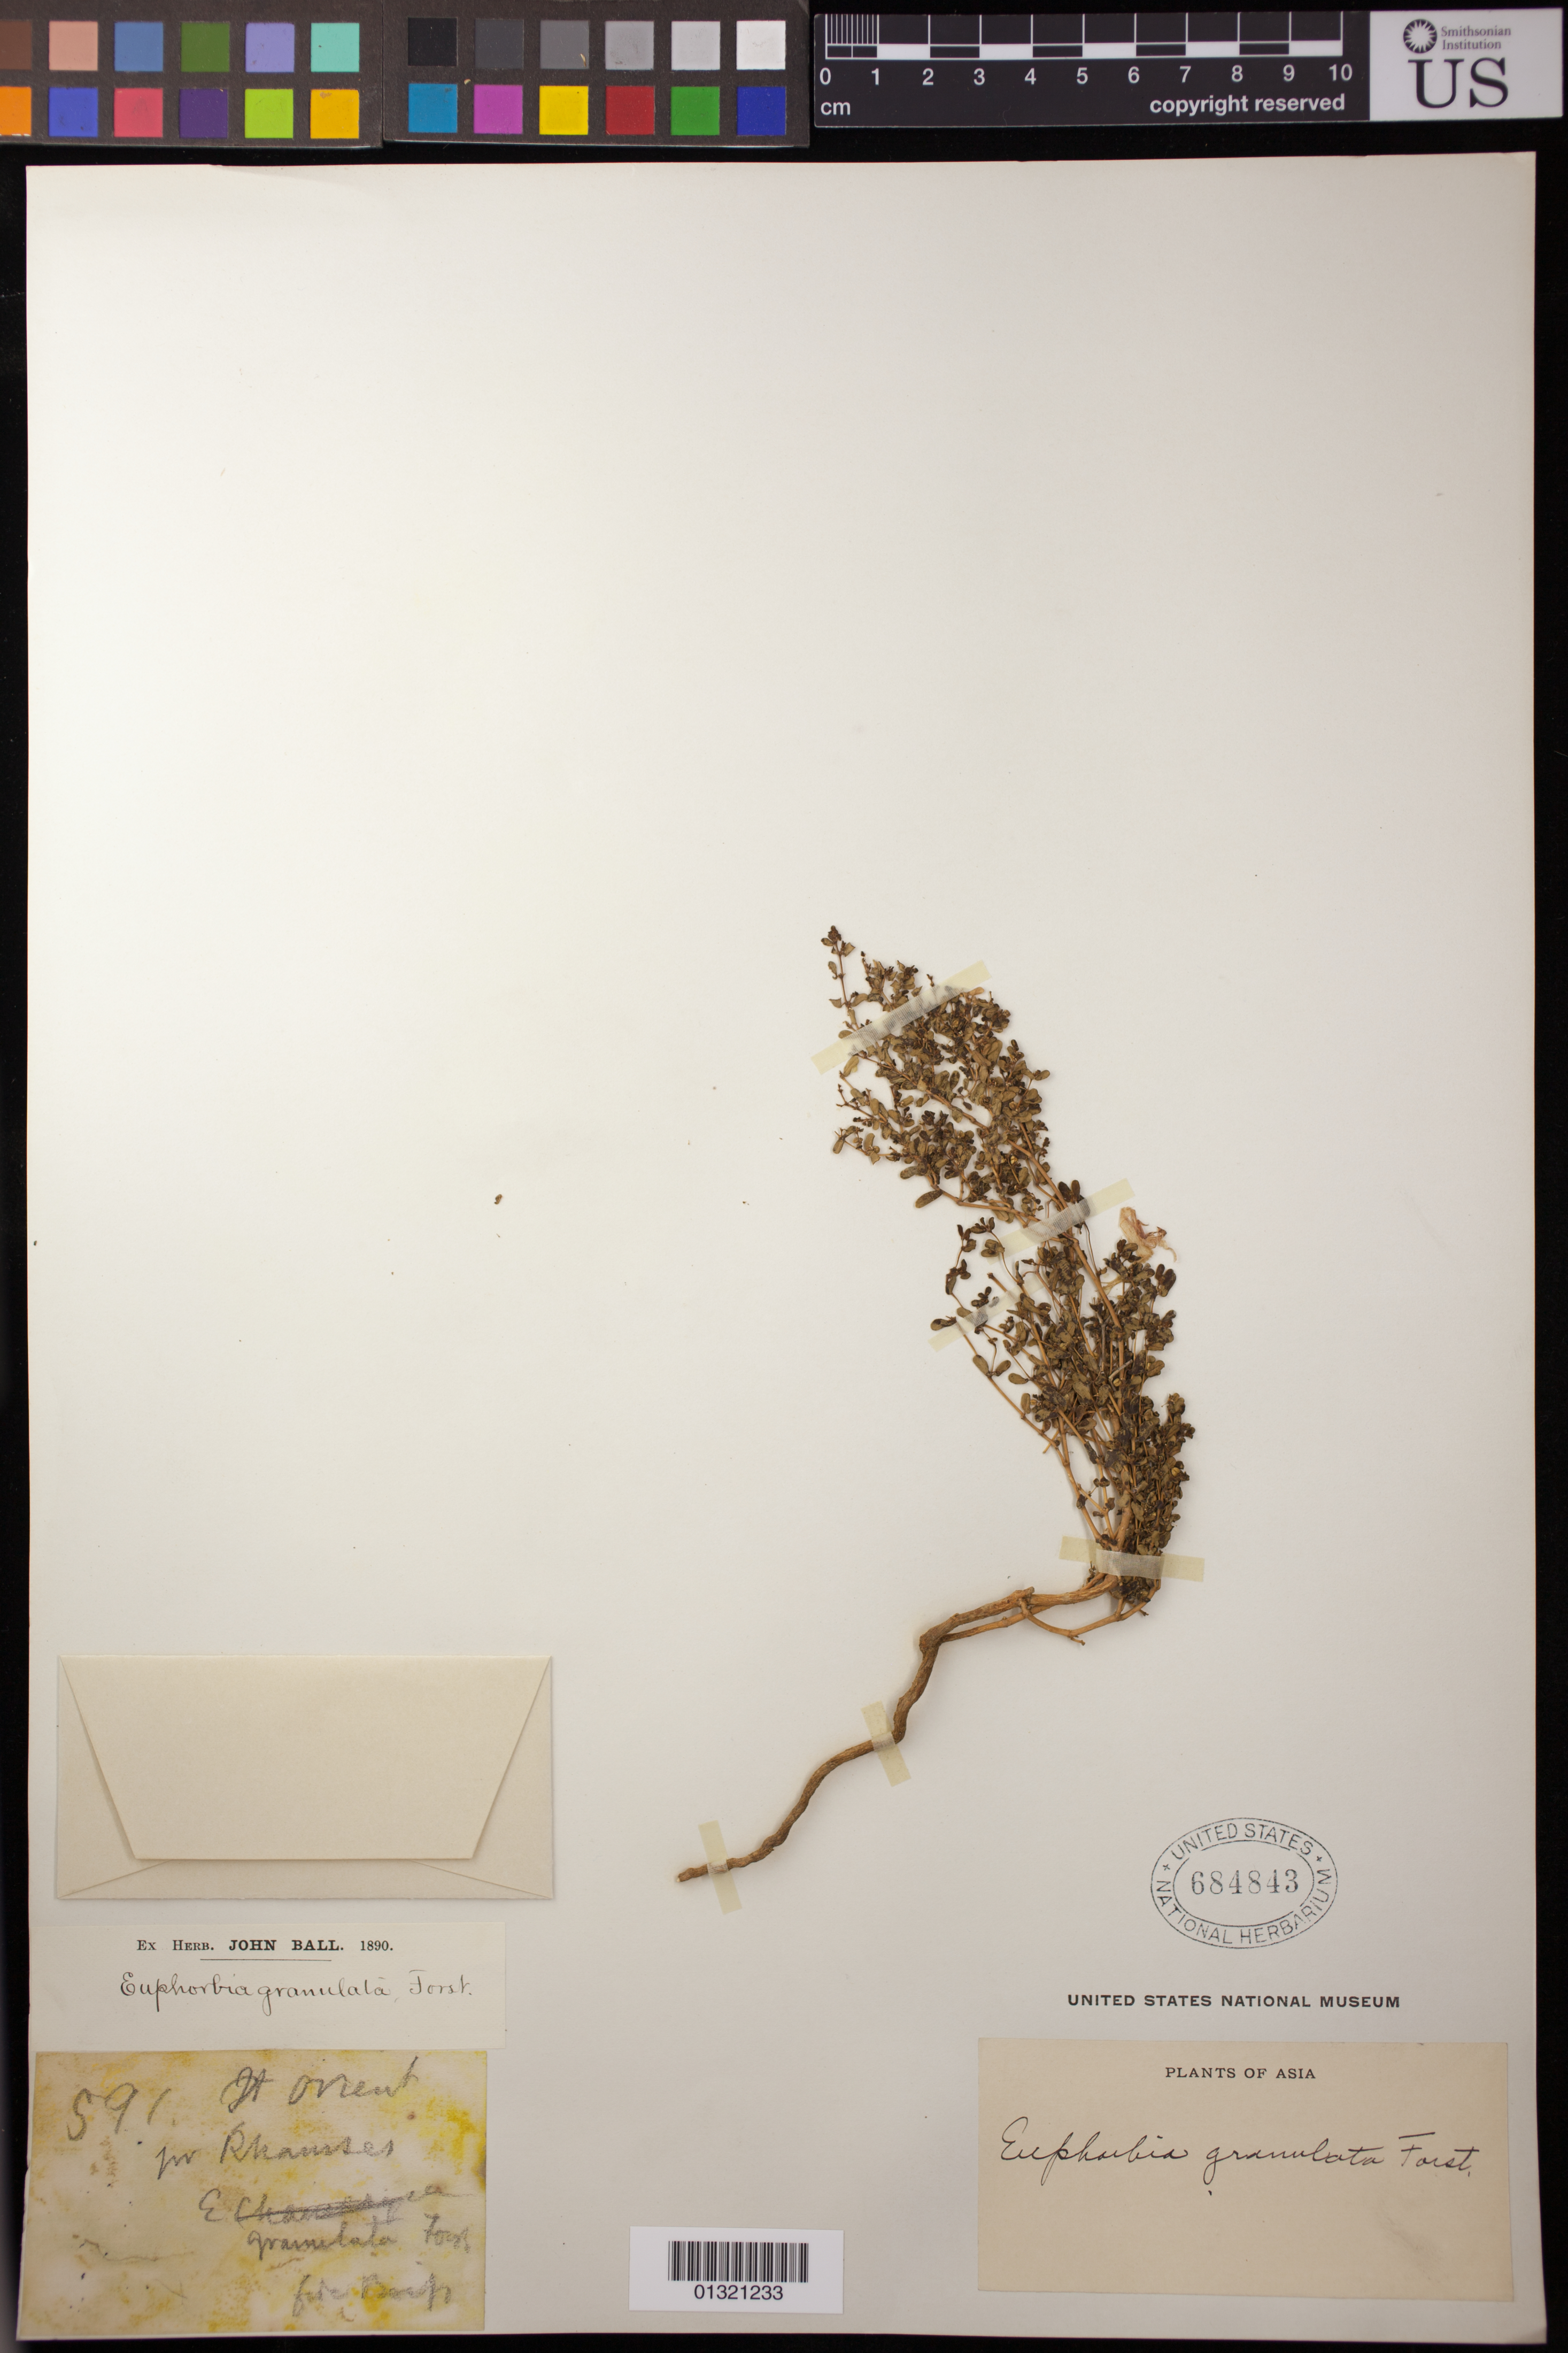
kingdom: Plantae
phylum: Tracheophyta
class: Magnoliopsida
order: Malpighiales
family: Euphorbiaceae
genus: Euphorbia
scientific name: Euphorbia sp.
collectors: ex herb. John Ball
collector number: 591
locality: Asia, pr Rhamses [interpreted]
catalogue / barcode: US 684843